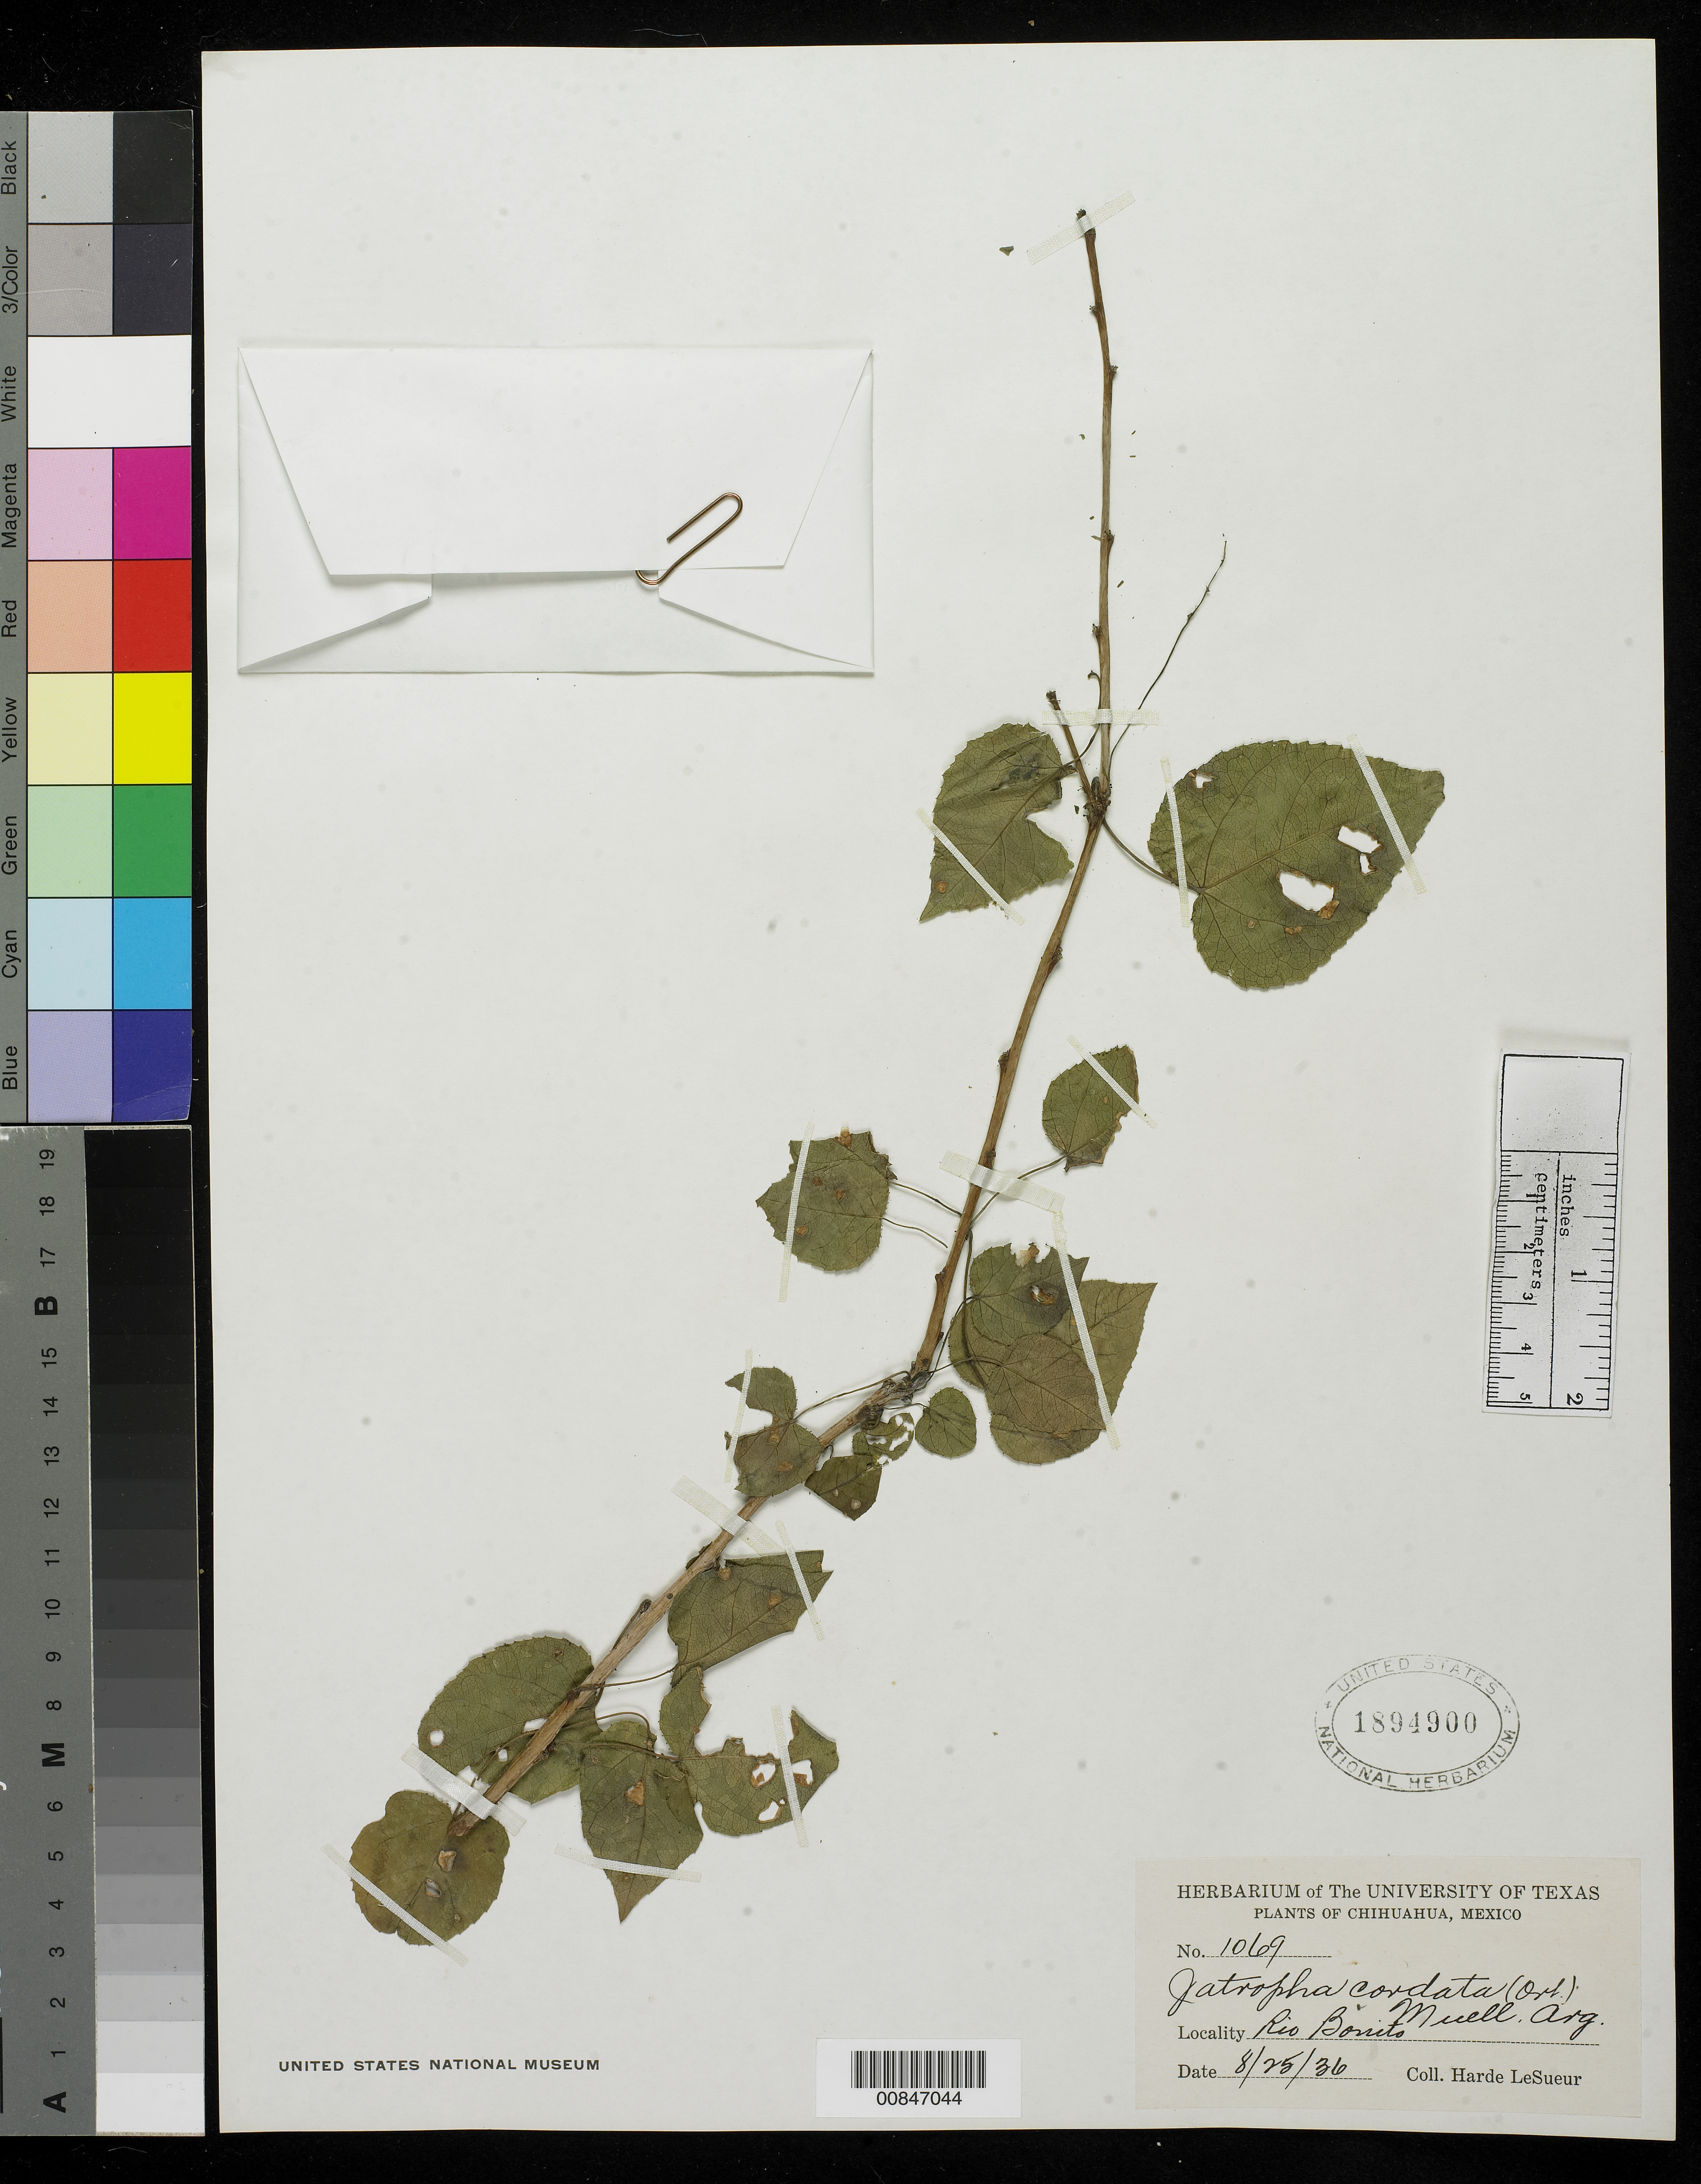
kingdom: Plantae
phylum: Tracheophyta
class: Magnoliopsida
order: Malpighiales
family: Euphorbiaceae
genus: Jatropha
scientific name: Jatropha cordata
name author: (Ortega) Müll. Arg.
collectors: D. H. LeSueur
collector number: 1069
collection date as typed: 25 Aug 1936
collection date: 1936-08-25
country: Mexico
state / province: Chihuahua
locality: Río Bonito.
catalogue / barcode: US 1894900